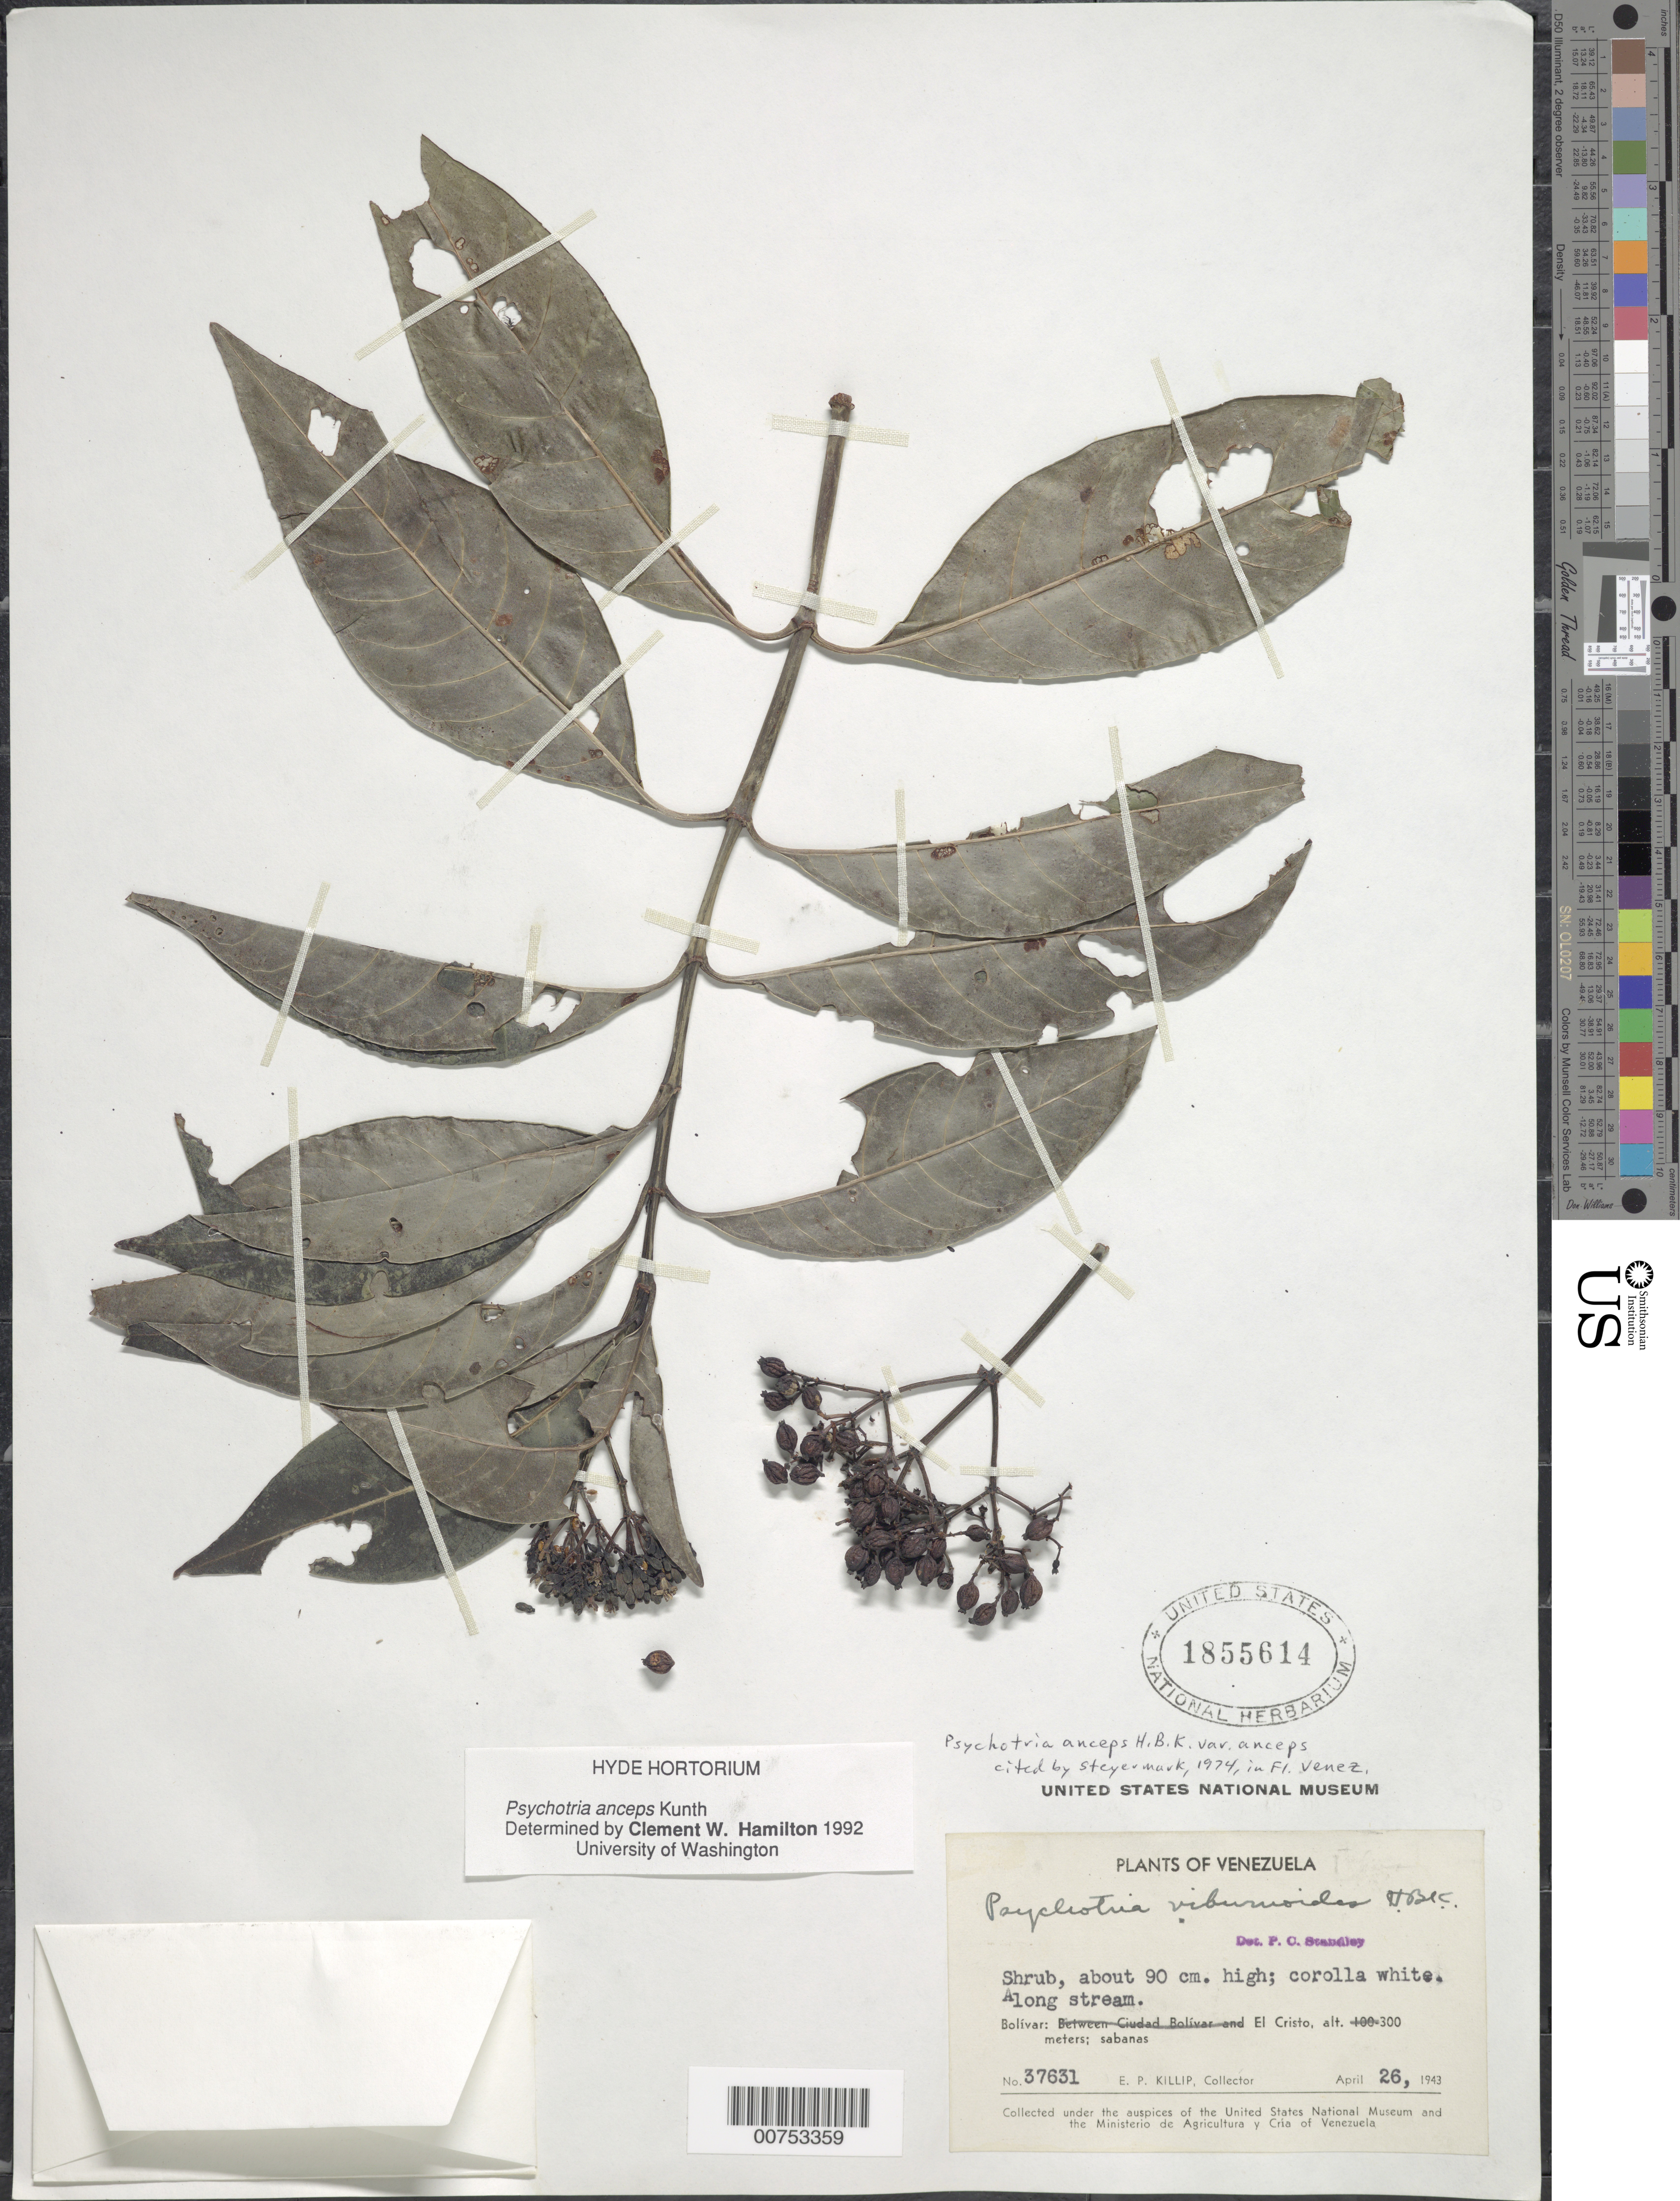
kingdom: Plantae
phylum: Tracheophyta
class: Magnoliopsida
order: Gentianales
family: Rubiaceae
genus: Psychotria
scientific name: Psychotria anceps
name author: Kunth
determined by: Hamilton, C. W.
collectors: E. P. Killip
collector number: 37631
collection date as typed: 26-Apr-43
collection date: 1943-04-26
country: Venezuela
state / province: Bolívar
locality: El Cristo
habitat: Sabanas; along stream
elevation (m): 300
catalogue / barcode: US 1855614